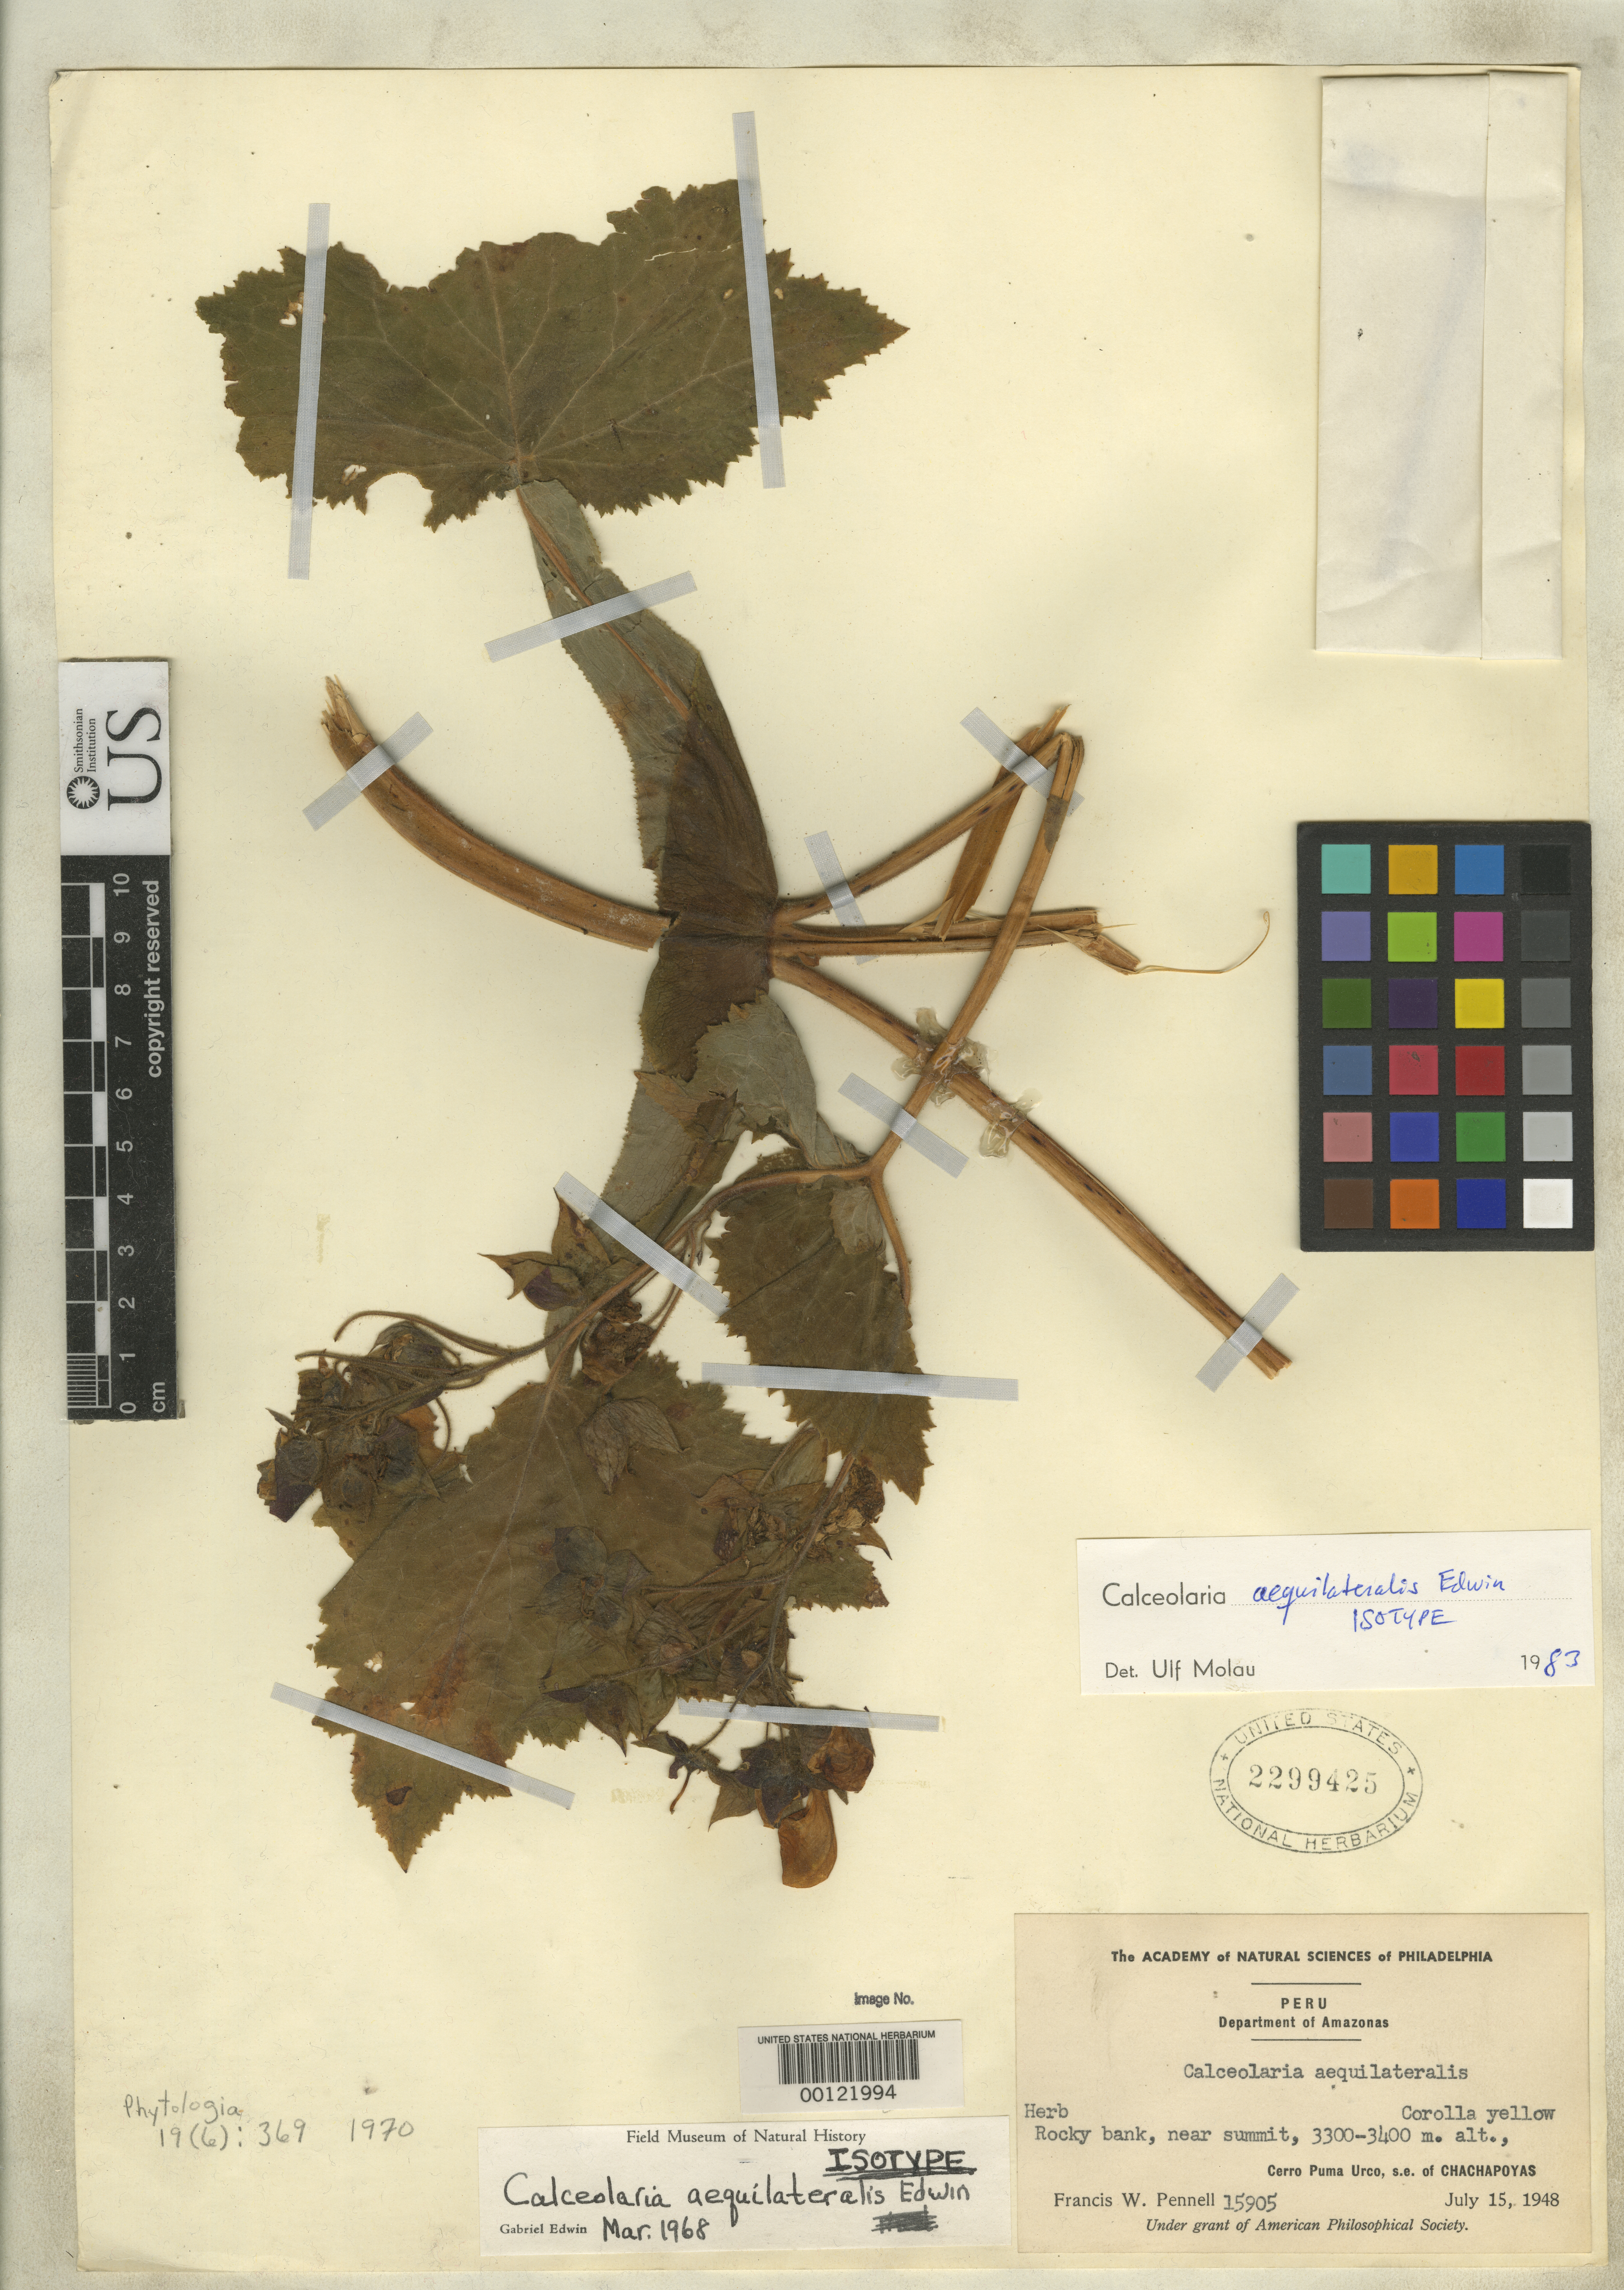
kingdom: Plantae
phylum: Tracheophyta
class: Magnoliopsida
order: Lamiales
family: Calceolariaceae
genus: Calceolaria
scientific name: Calceolaria aequilateralis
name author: Edwin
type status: Isotype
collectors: F. W. Pennell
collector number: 15905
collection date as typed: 15 Jul 1948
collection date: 1948-07-15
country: Peru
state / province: Amazonas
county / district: Chachapoyas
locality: Chachapoyas; Cerro Puma Urco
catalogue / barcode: US 2299425